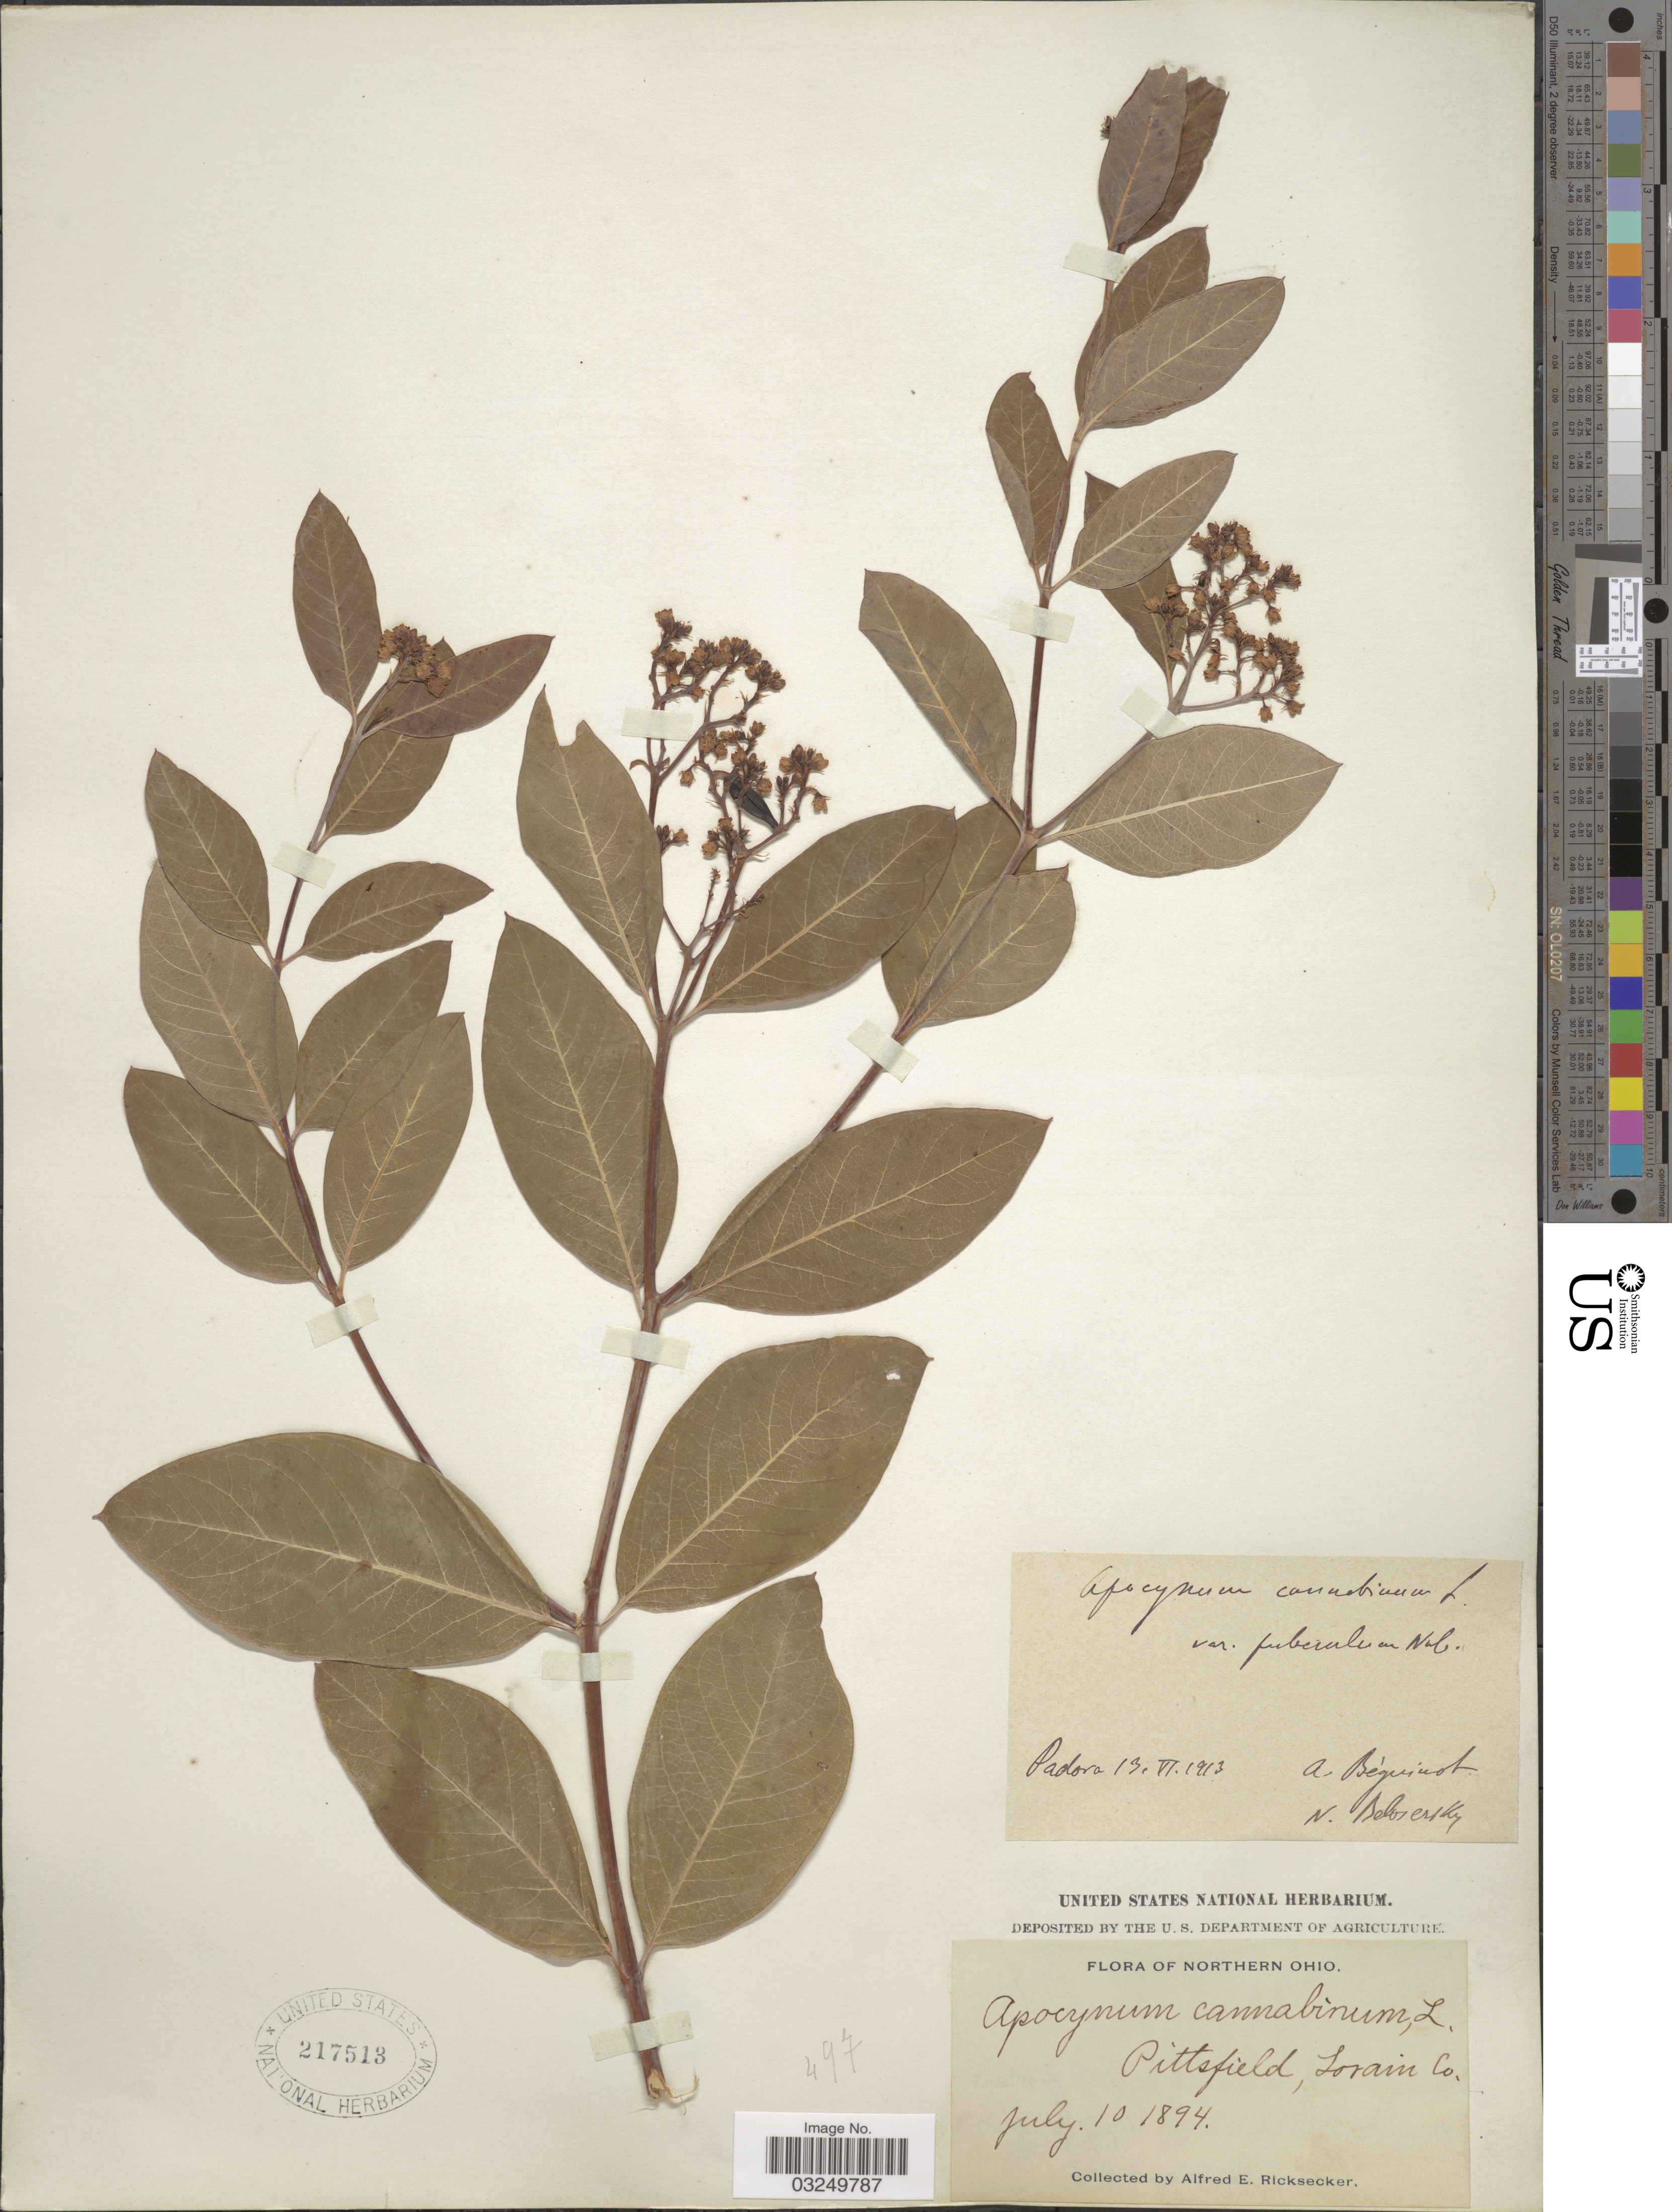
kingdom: Plantae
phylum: Tracheophyta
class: Magnoliopsida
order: Gentianales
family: Apocynaceae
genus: Apocynum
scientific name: Apocynum cannabinum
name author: L.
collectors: A. E. Ricksecker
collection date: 1894-07-10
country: United States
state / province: Ohio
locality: Northern Ohio. Pittsfield, Lorain Co.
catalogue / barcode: US 217513